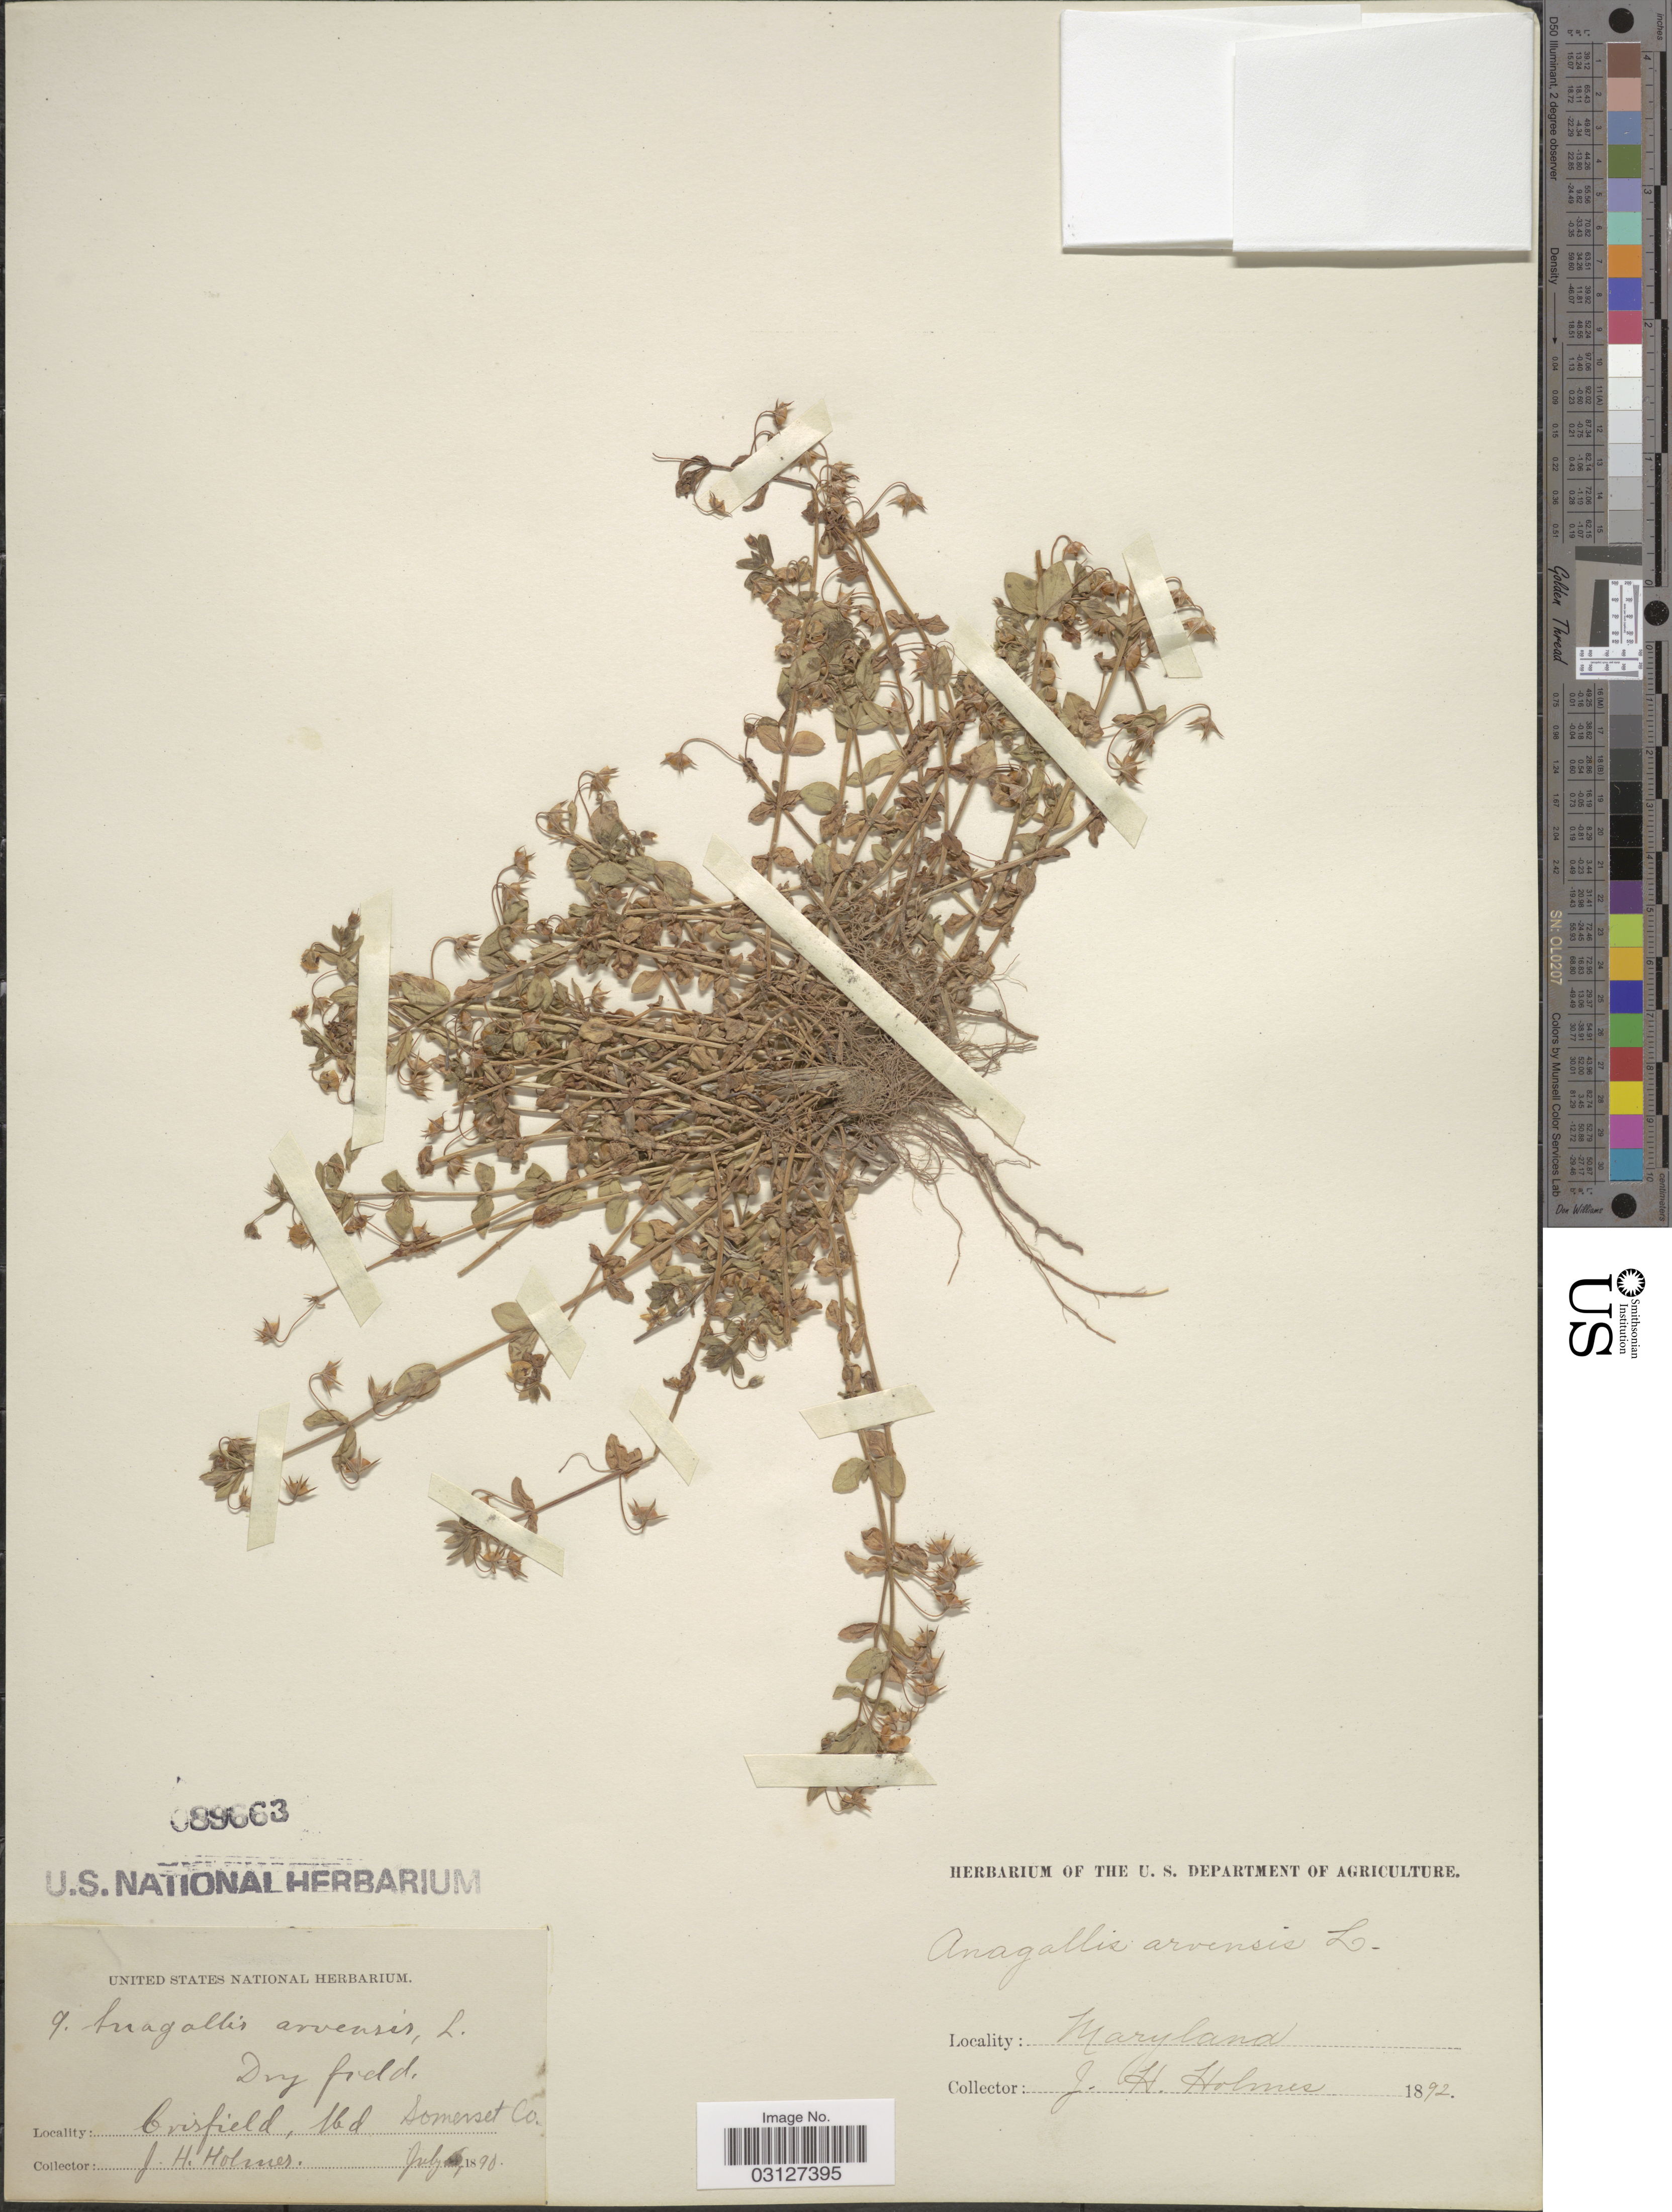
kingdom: Plantae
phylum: Tracheophyta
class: Magnoliopsida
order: Ericales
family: Primulaceae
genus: Anagallis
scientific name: Anagallis arvensis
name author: L.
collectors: J. Holmes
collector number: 9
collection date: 1890-07-06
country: United States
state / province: Maryland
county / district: Somerset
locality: Crisfield, Somerset Co.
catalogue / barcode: US 89663